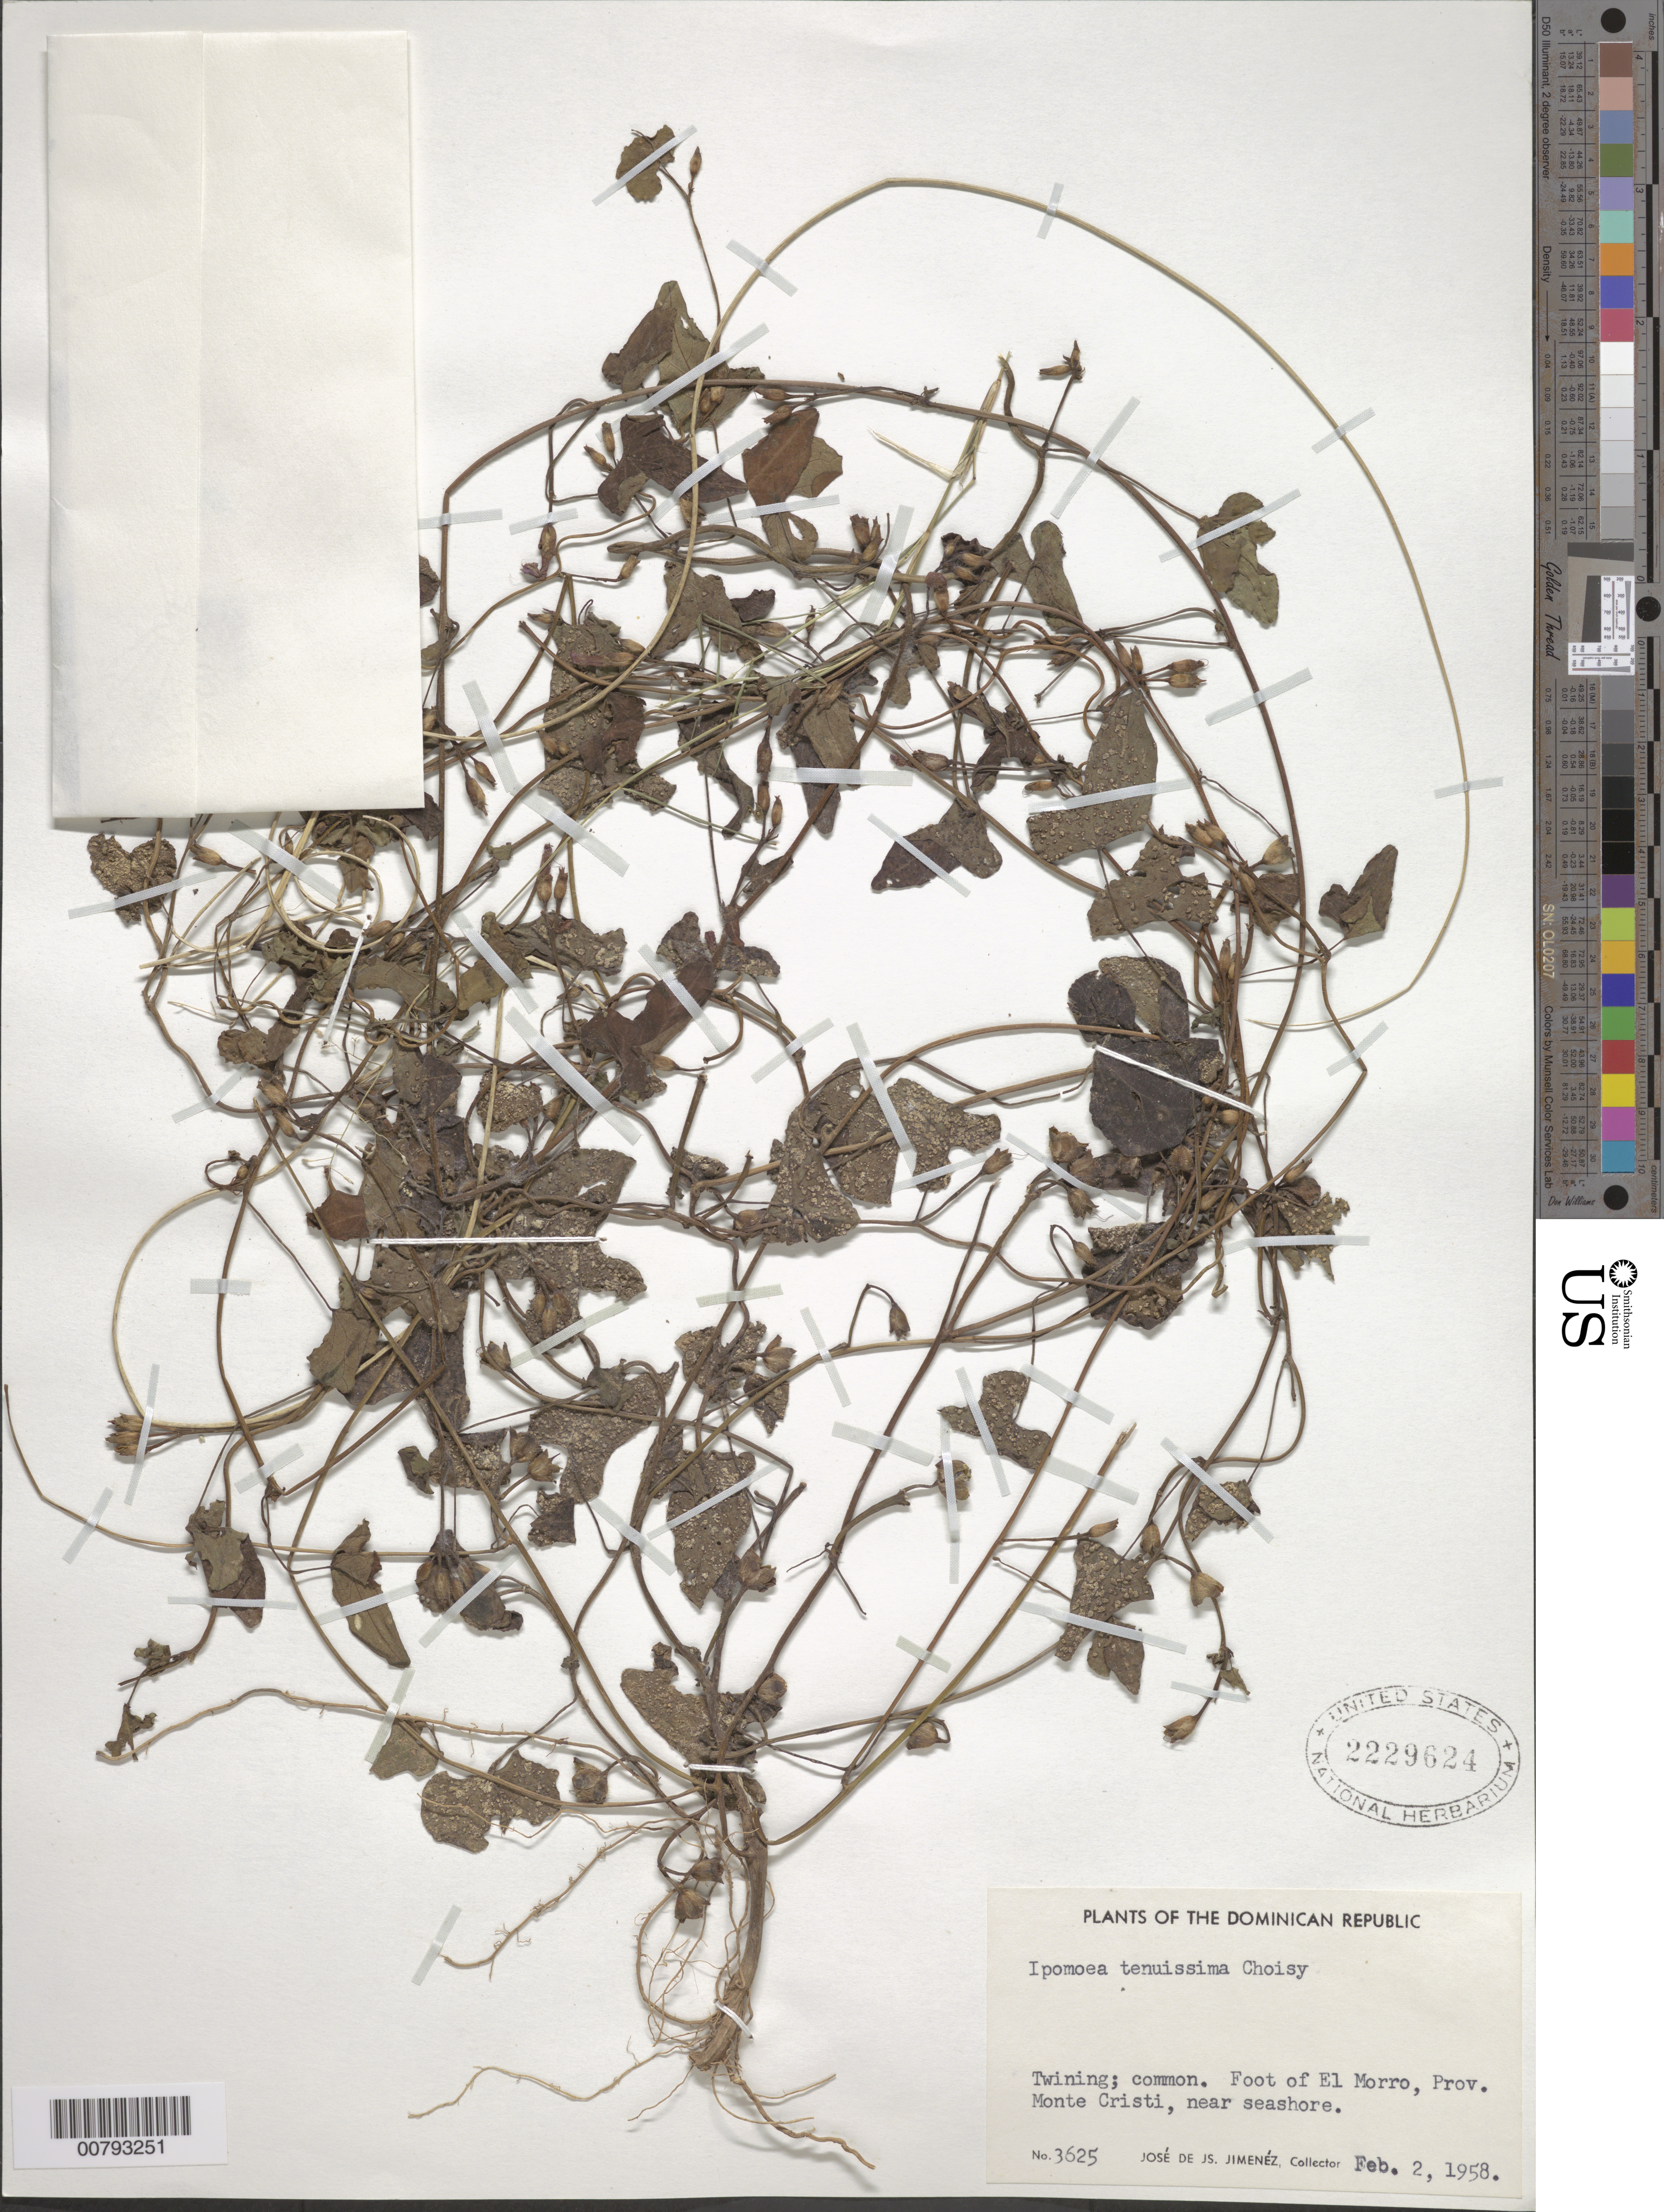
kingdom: Plantae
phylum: Tracheophyta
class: Magnoliopsida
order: Solanales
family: Convolvulaceae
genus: Ipomoea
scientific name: Ipomoea triloba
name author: L.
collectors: J. J. Jiménez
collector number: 3625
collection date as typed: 02 Feb 1958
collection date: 1958-02-02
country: Dominican Republic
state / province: Monte Cristi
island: Hispaniola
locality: Foot of El Morro.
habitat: Near seashore.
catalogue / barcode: US 2229624